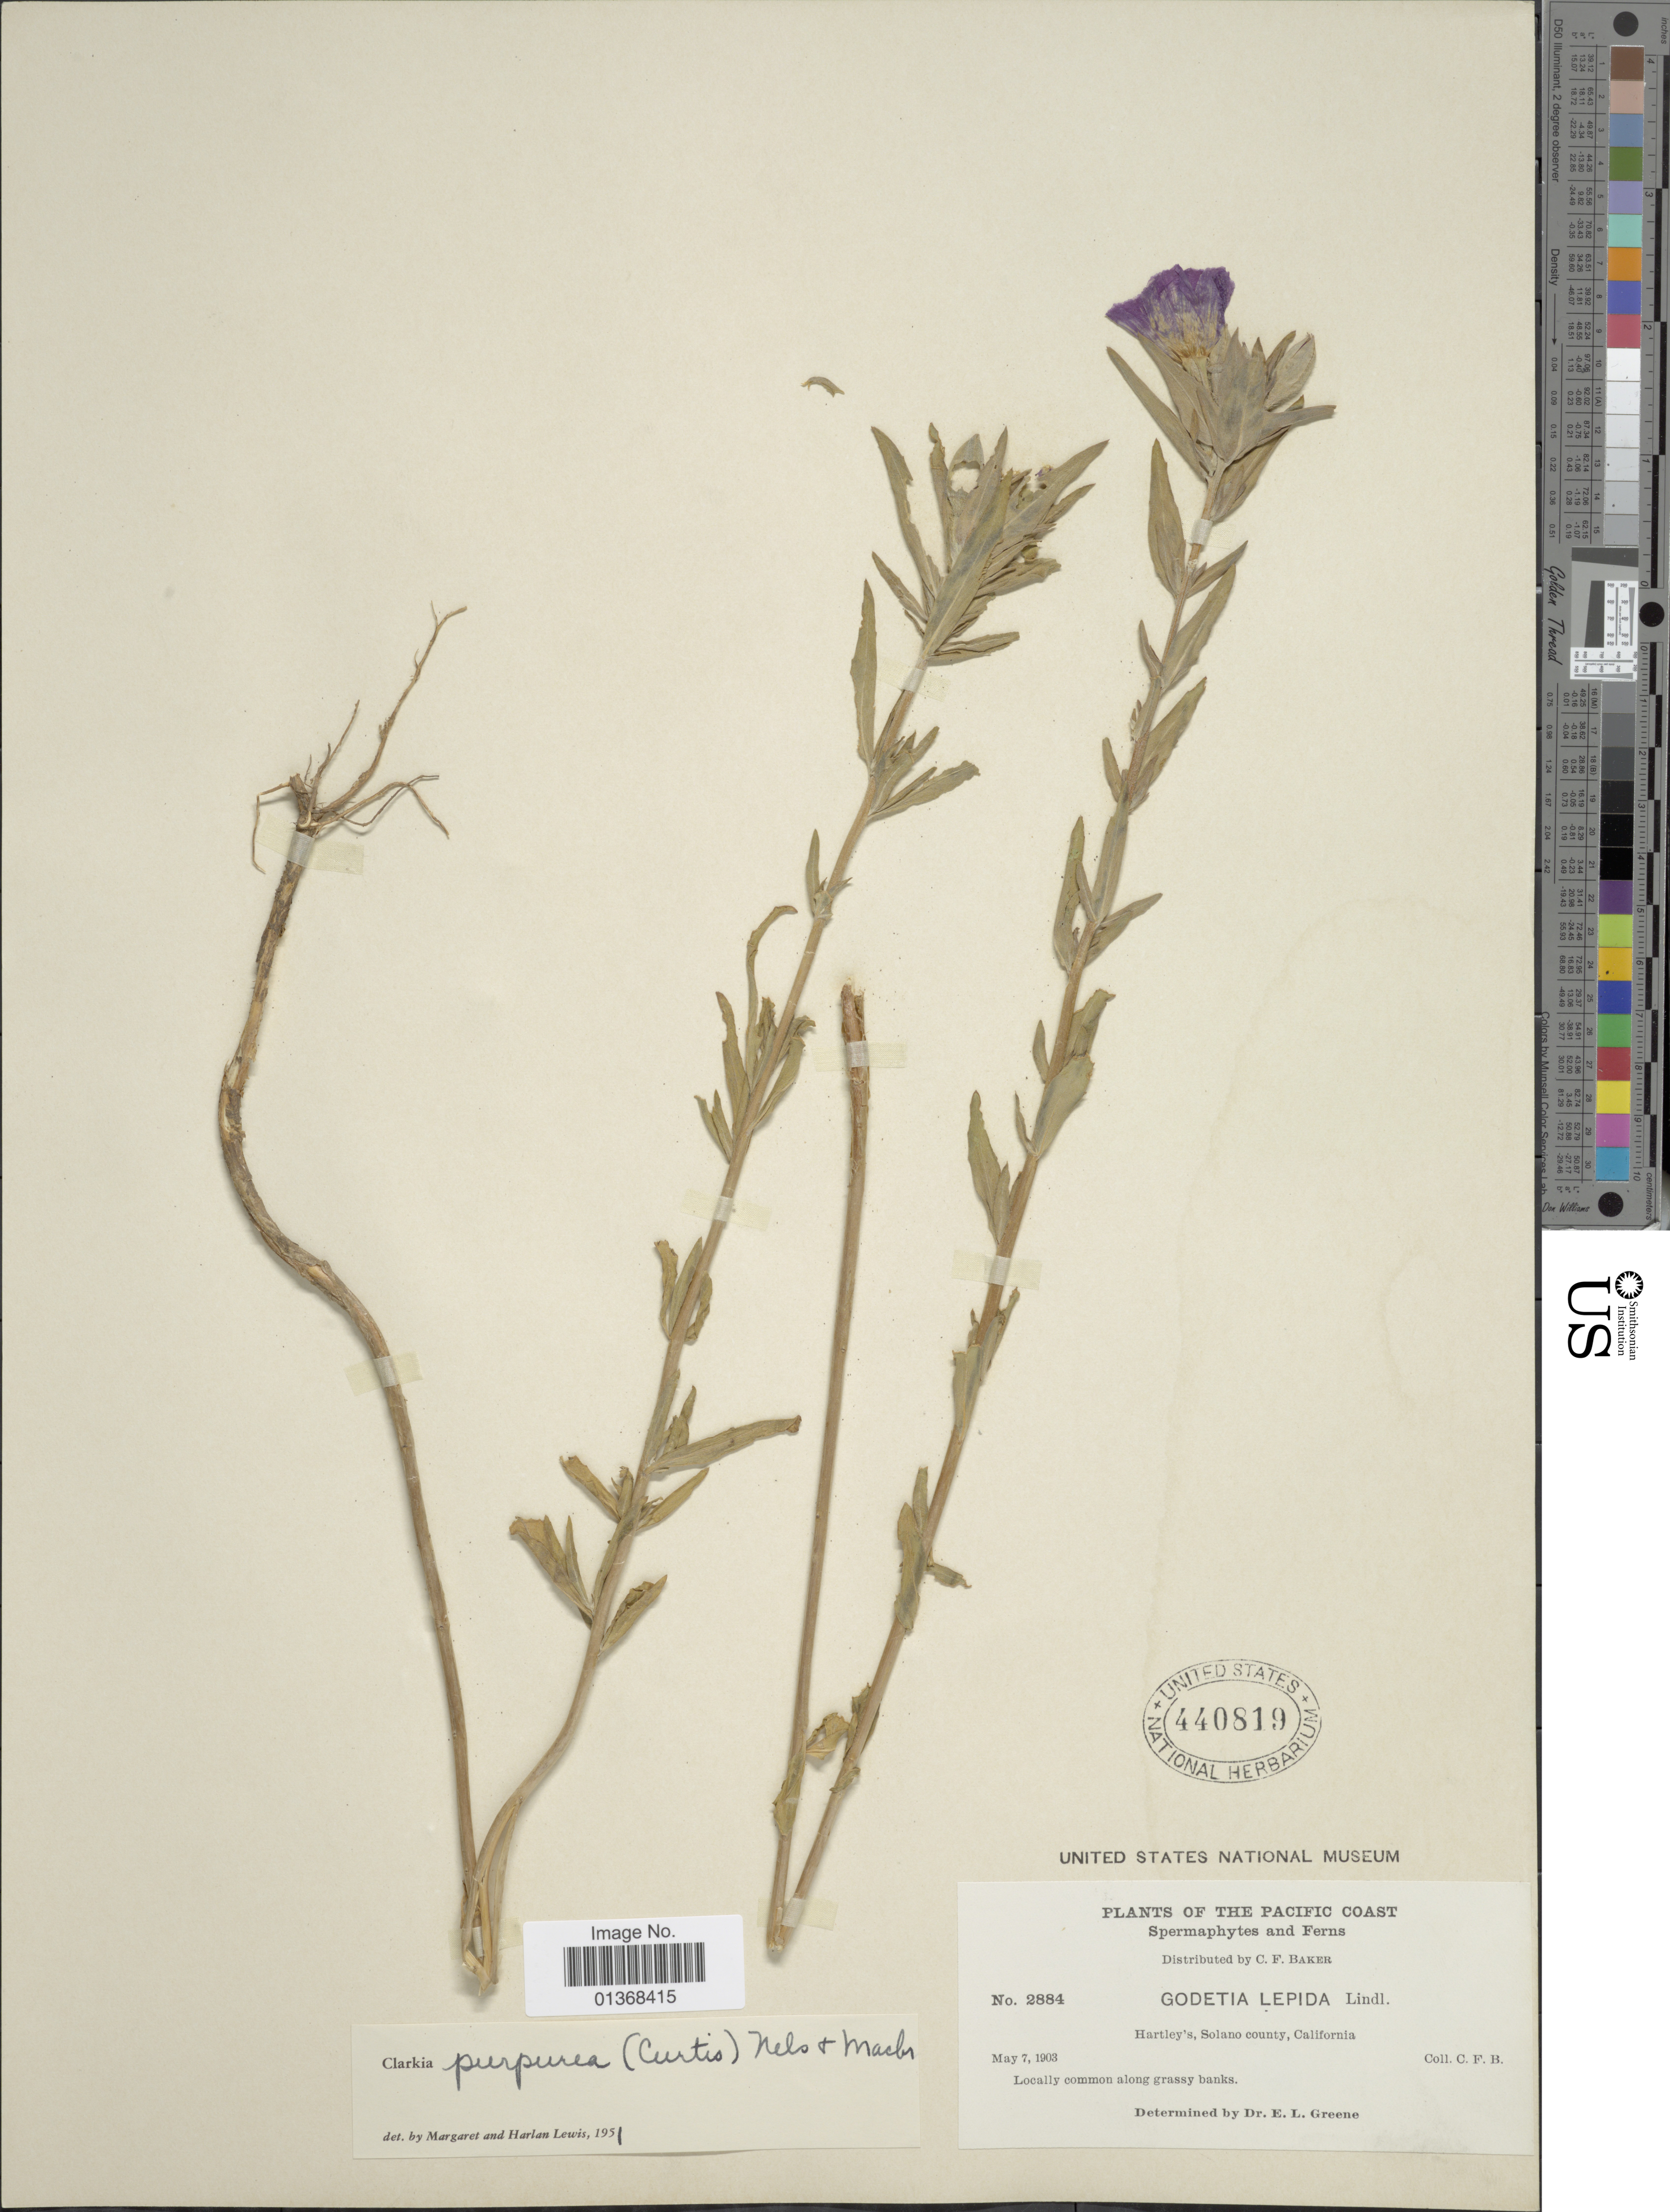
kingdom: Plantae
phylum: Tracheophyta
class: Magnoliopsida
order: Myrtales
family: Onagraceae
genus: Clarkia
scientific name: Clarkia purpurea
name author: (Curtis) A. Nelson & J.F. Macbr.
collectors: C. F. Baker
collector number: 2884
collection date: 1903-05-07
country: United States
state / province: California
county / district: Solano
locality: The Pacific Coast, Hartley's. Solano county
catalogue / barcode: US 440819